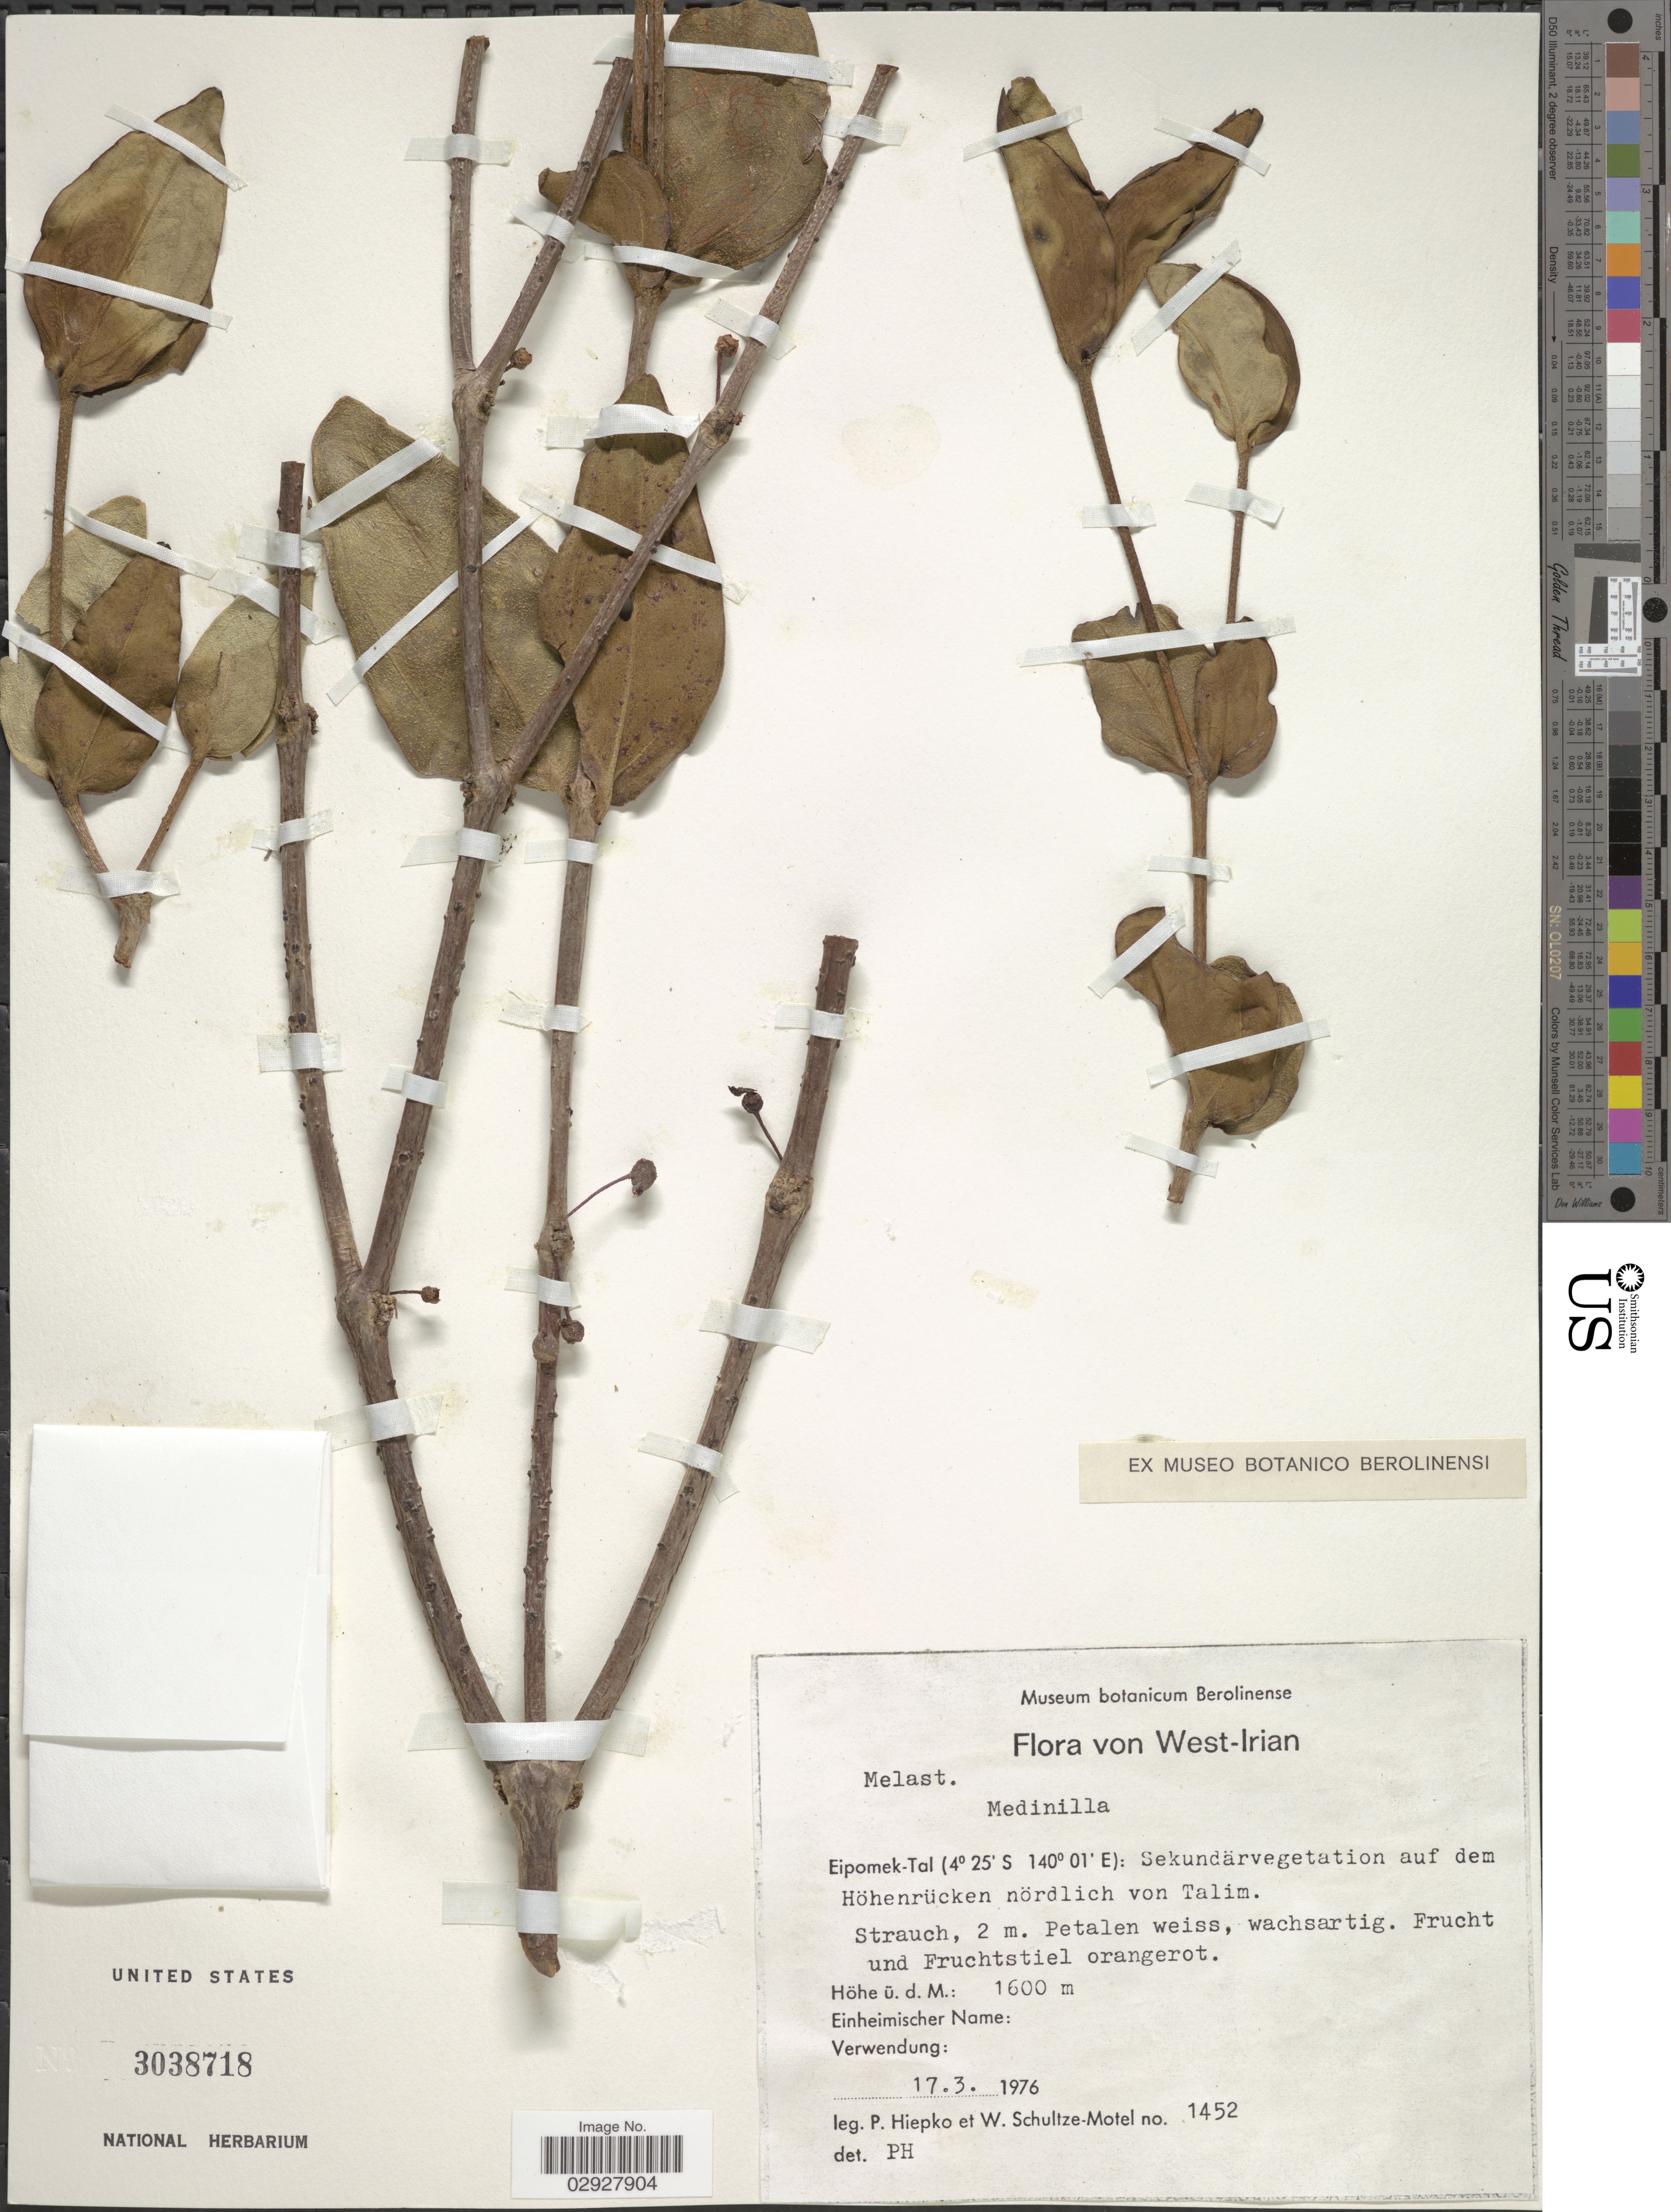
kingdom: Plantae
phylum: Tracheophyta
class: Magnoliopsida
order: Myrtales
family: Melastomataceae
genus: Medinilla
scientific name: Medinilla sp.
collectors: P. H. Hiepko & W. Schultze-Motel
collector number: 1452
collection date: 1976-03-17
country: Indonesia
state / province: Papua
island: New Guinea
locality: West Irian, Eipomek-Tal: Sekundärvegetation auf dem Höhenrücken, nördlich von Talim.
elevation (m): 1600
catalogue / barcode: US 3038718